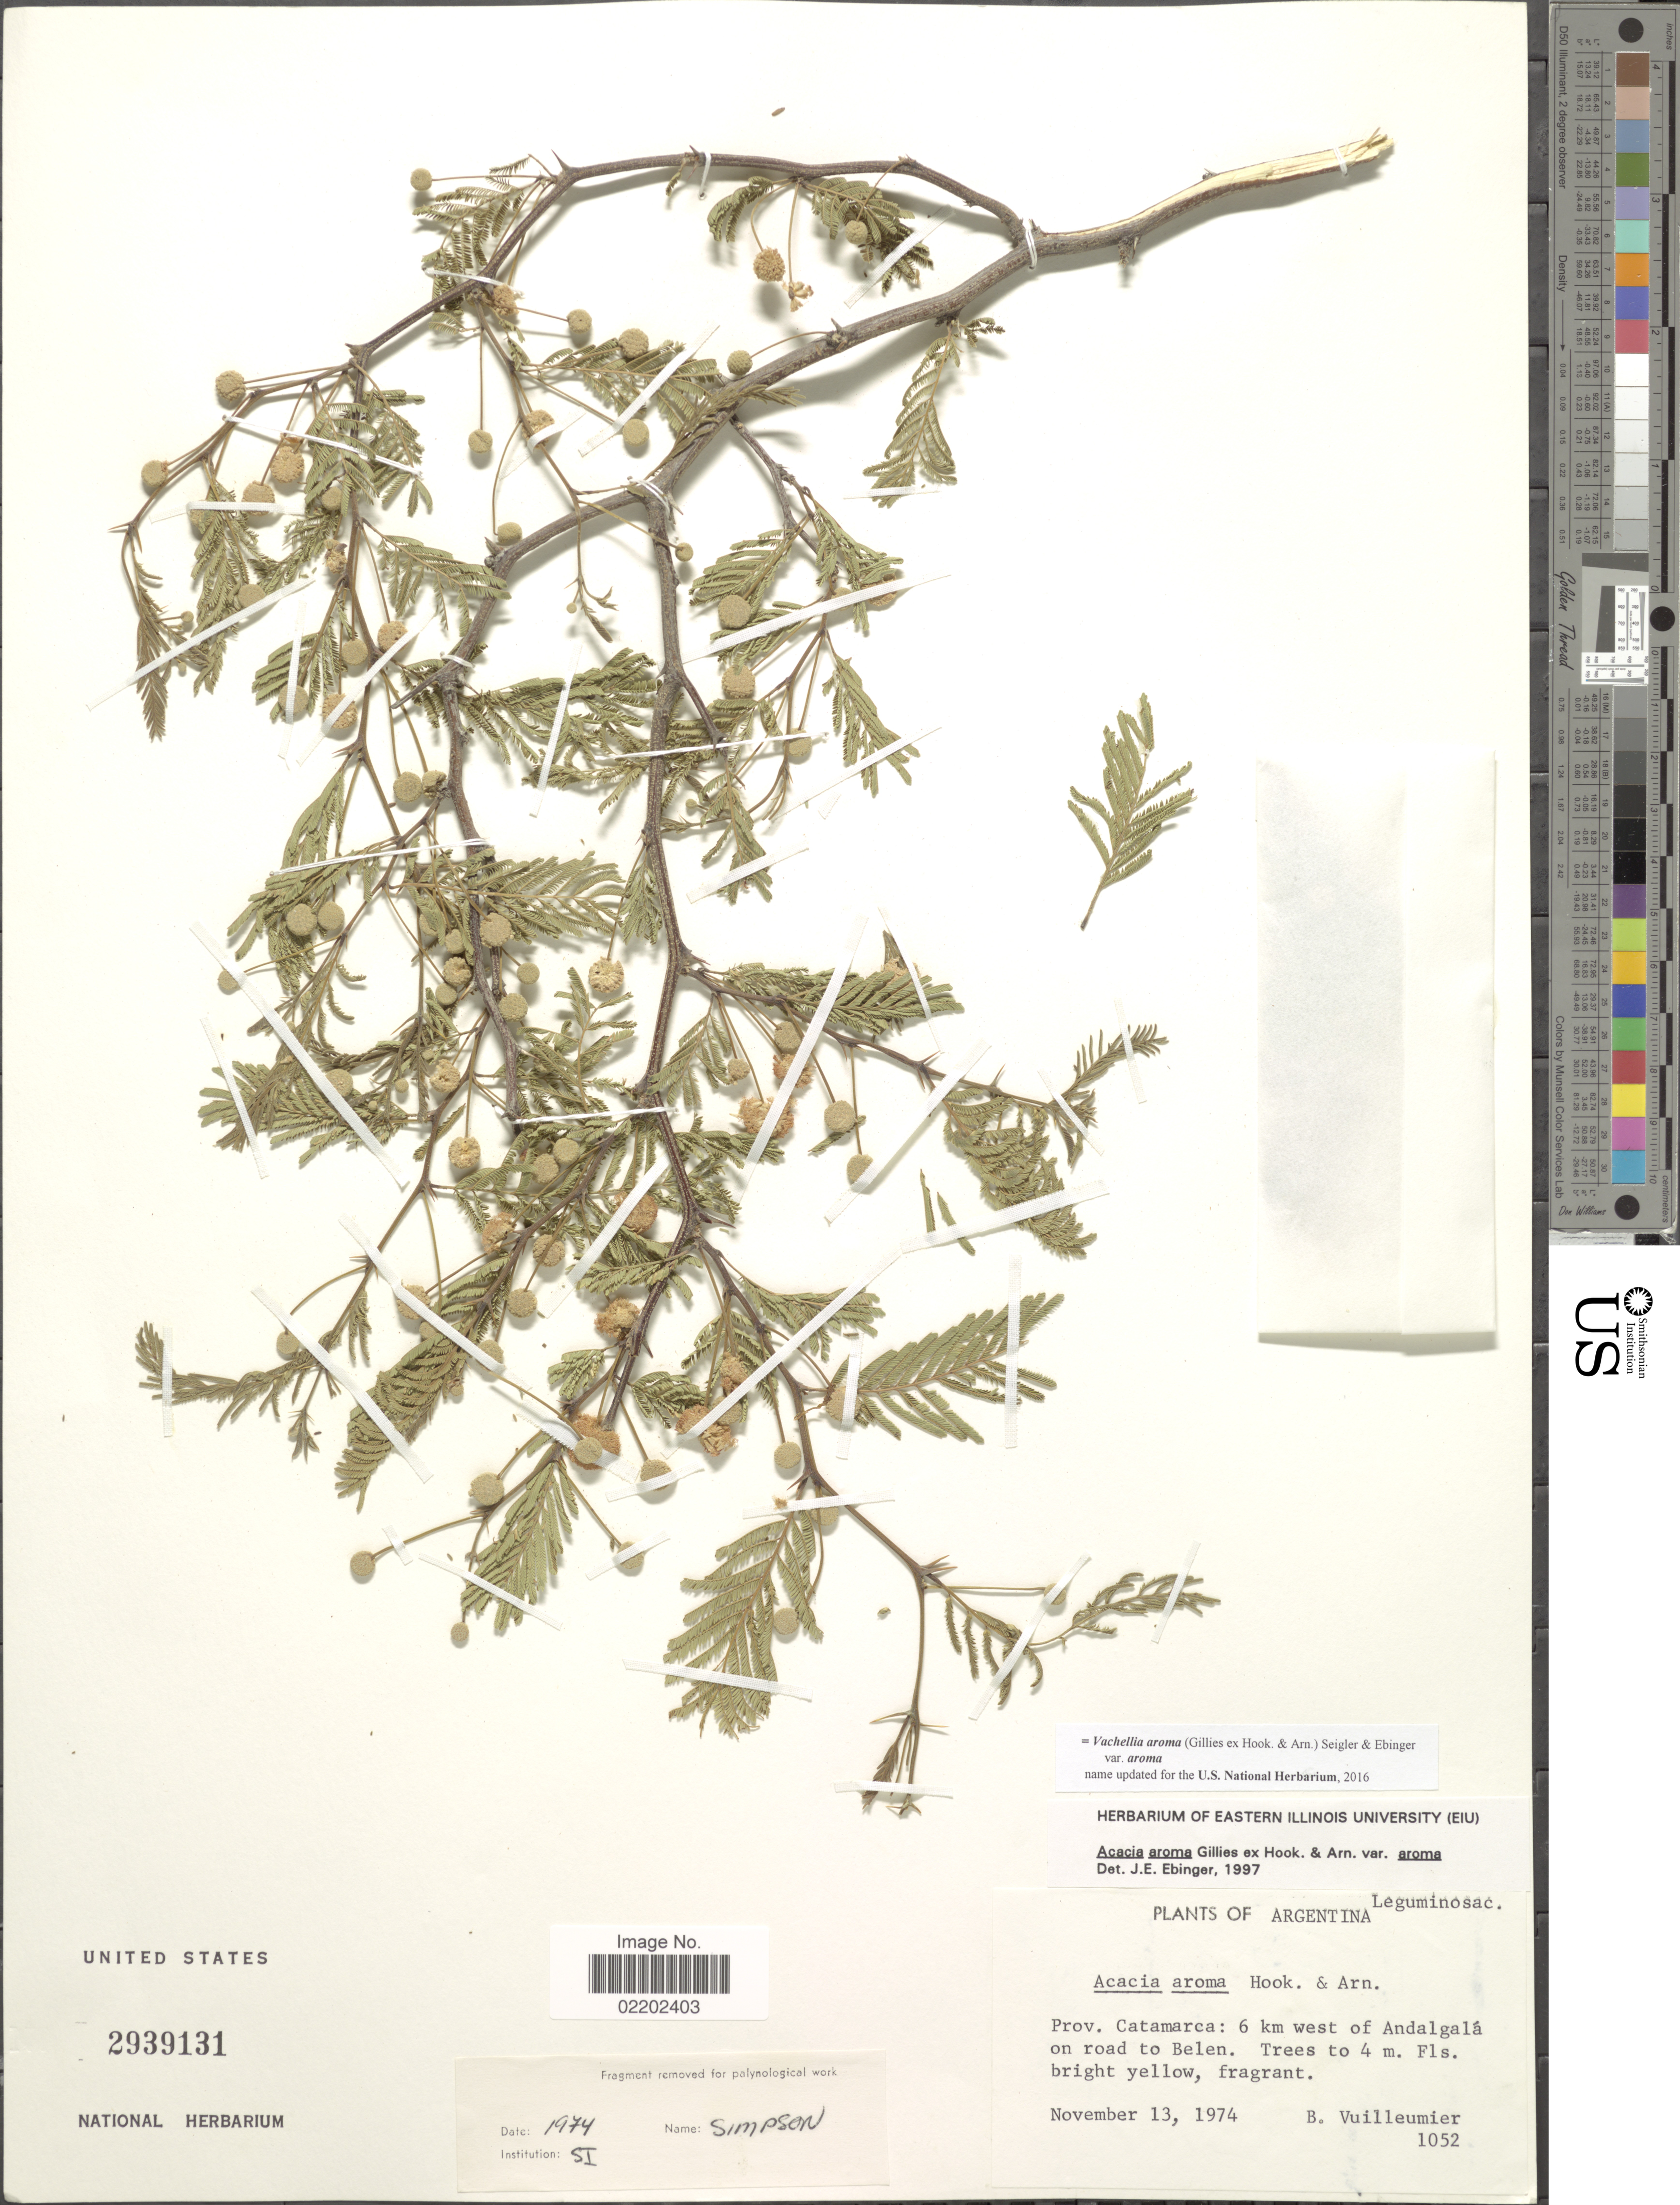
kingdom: Plantae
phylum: Tracheophyta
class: Magnoliopsida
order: Fabales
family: Fabaceae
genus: Vachellia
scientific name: Vachellia aroma var. aroma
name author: (Gillies ex Hook. & Arn.) Seigler & Ebinger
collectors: B. Vuilleumier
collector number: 1052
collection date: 1974-11-13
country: Argentina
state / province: Catamarca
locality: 6 km west of Andalgalá on road to Belen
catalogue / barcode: US 2939131